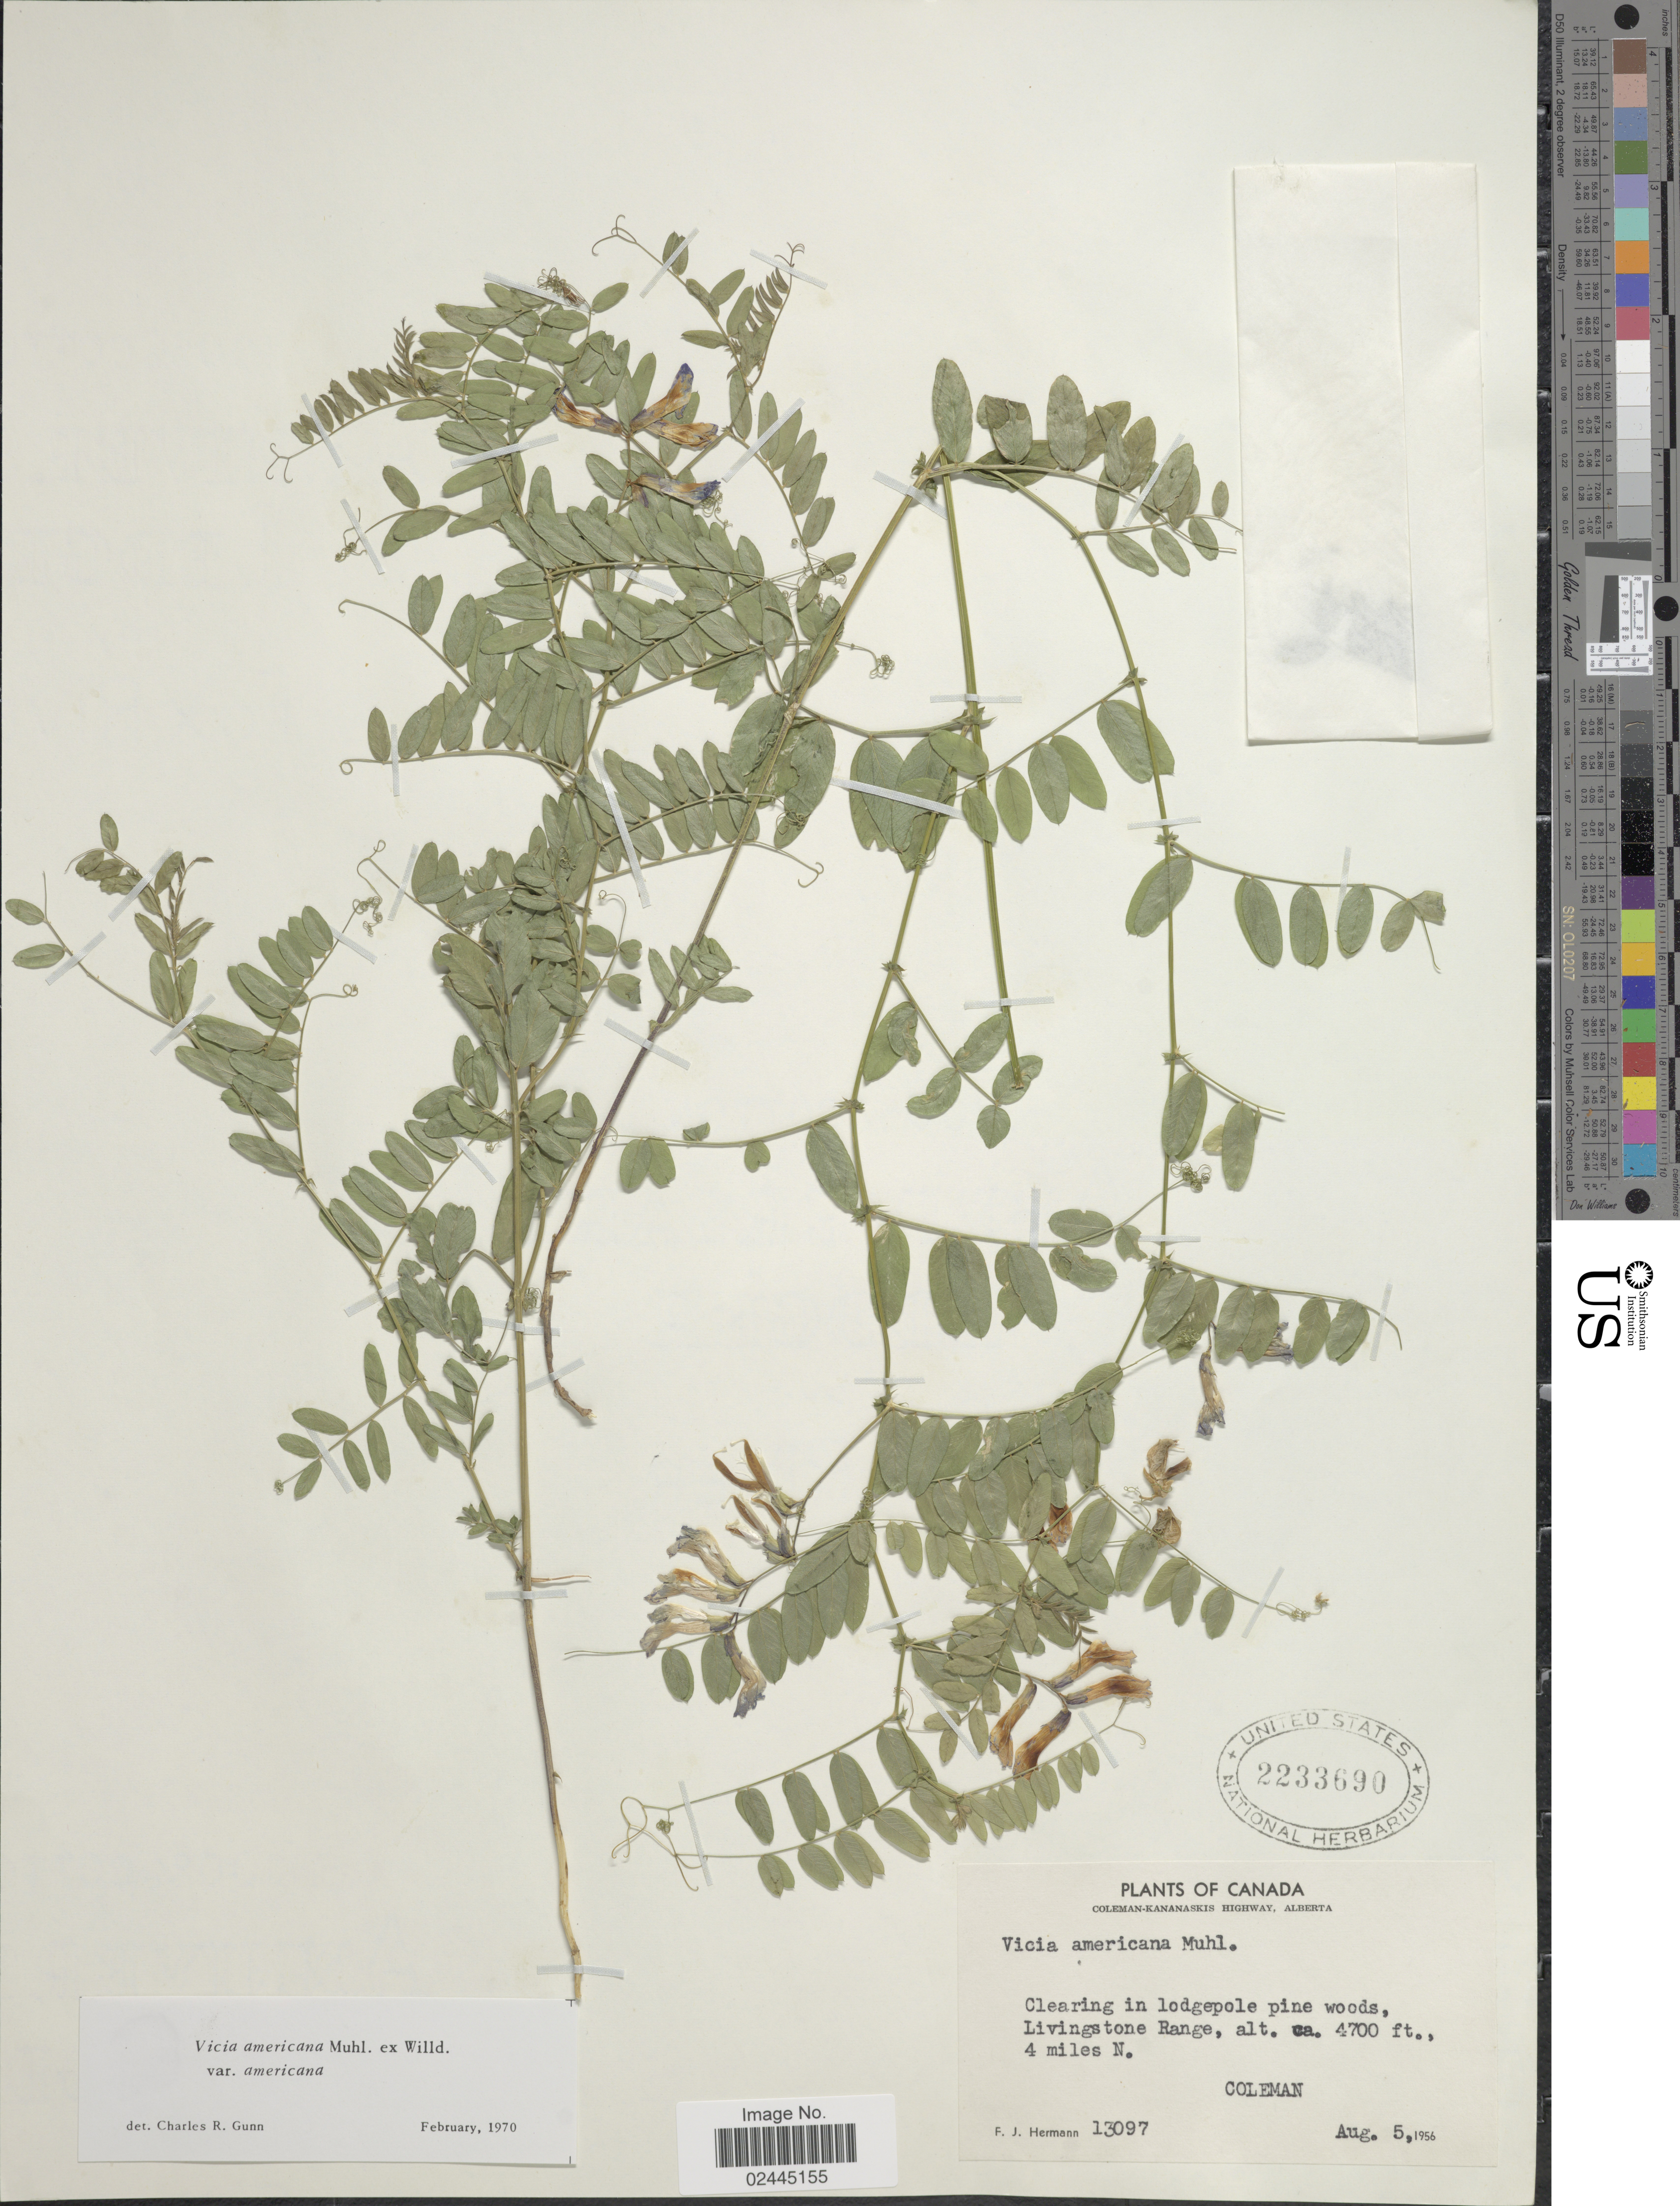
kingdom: Plantae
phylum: Tracheophyta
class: Magnoliopsida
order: Fabales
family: Fabaceae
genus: Vicia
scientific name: Vicia americana var. americana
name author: Muhl. ex Willd.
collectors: F. J. Hermann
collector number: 13097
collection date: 1956-08-05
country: Canada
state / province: Alberta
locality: Coleman-Kananaskis Highway. Livingstone Range, 4 miles N. Coleman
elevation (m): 1433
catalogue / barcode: US 2233690